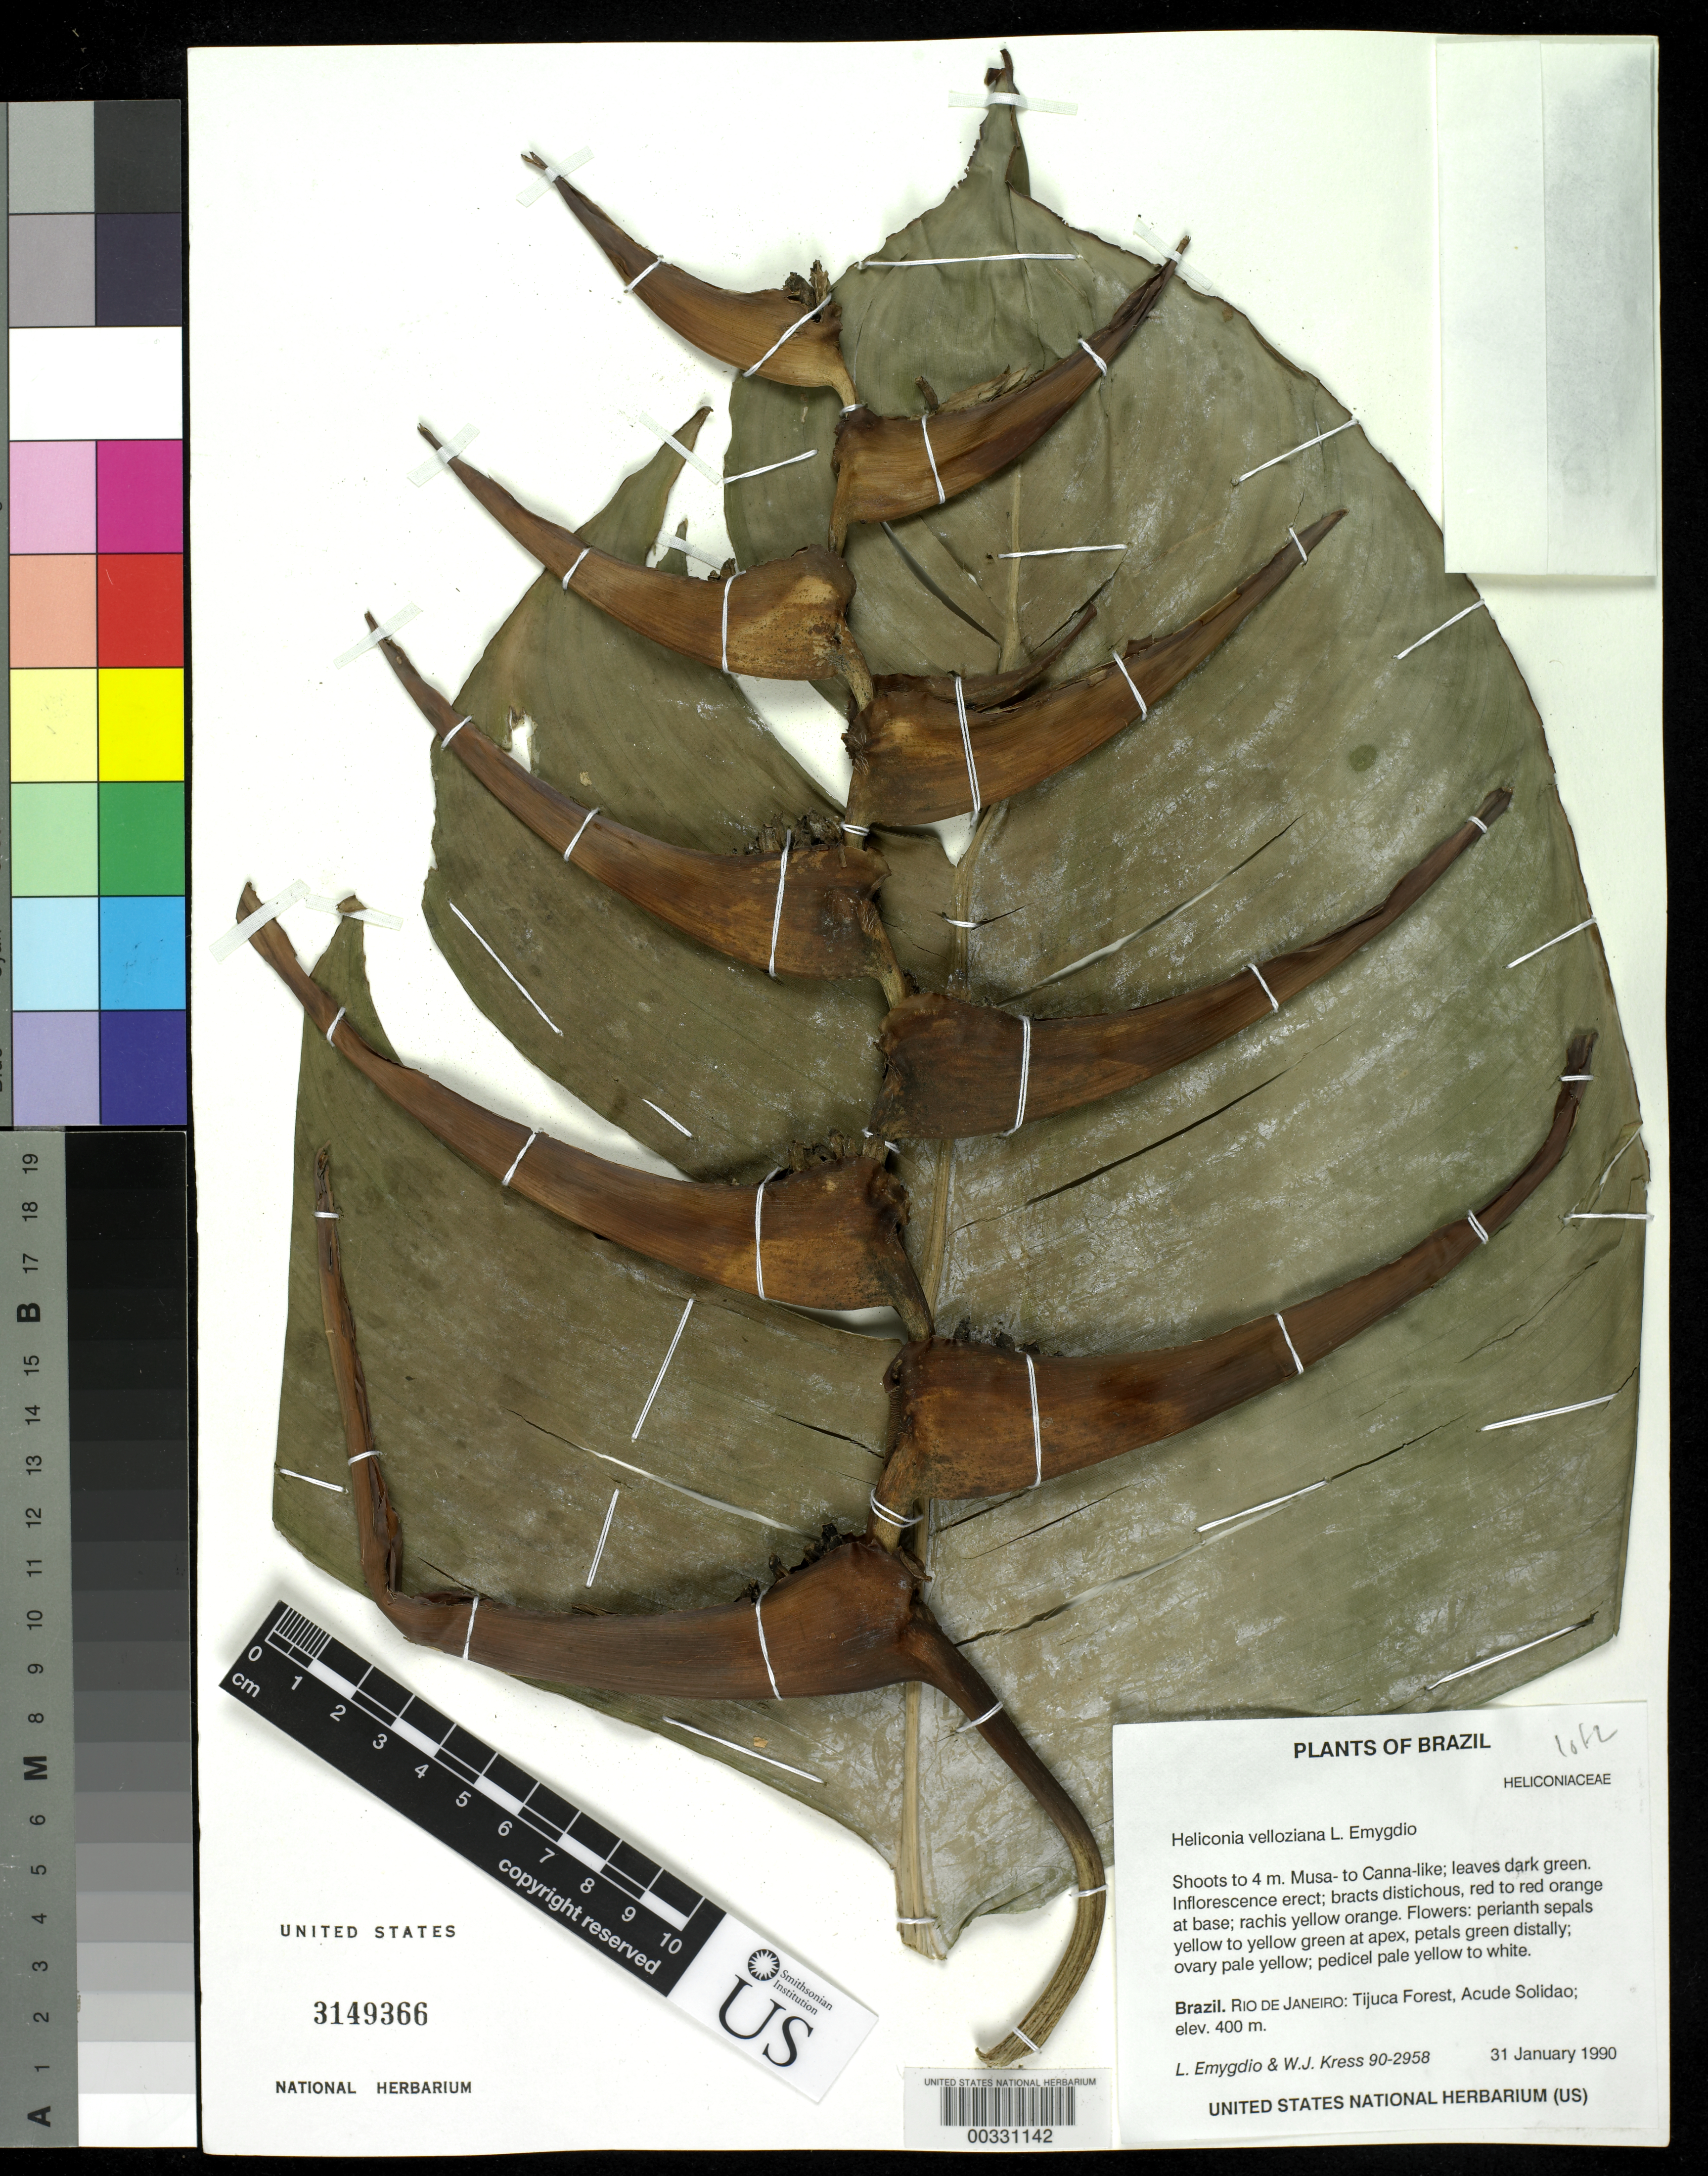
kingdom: Plantae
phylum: Tracheophyta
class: Liliopsida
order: Zingiberales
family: Heliconiaceae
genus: Heliconia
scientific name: Heliconia velloziana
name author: Emygdio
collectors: L. Emygdio de Mello Filho & W. J. Kress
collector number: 90-2958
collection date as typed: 31 Jan 1990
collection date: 1990-01-31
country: Brazil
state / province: Rio de Janeiro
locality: Tijuca forest, acude solidao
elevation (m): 400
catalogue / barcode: US 3149366